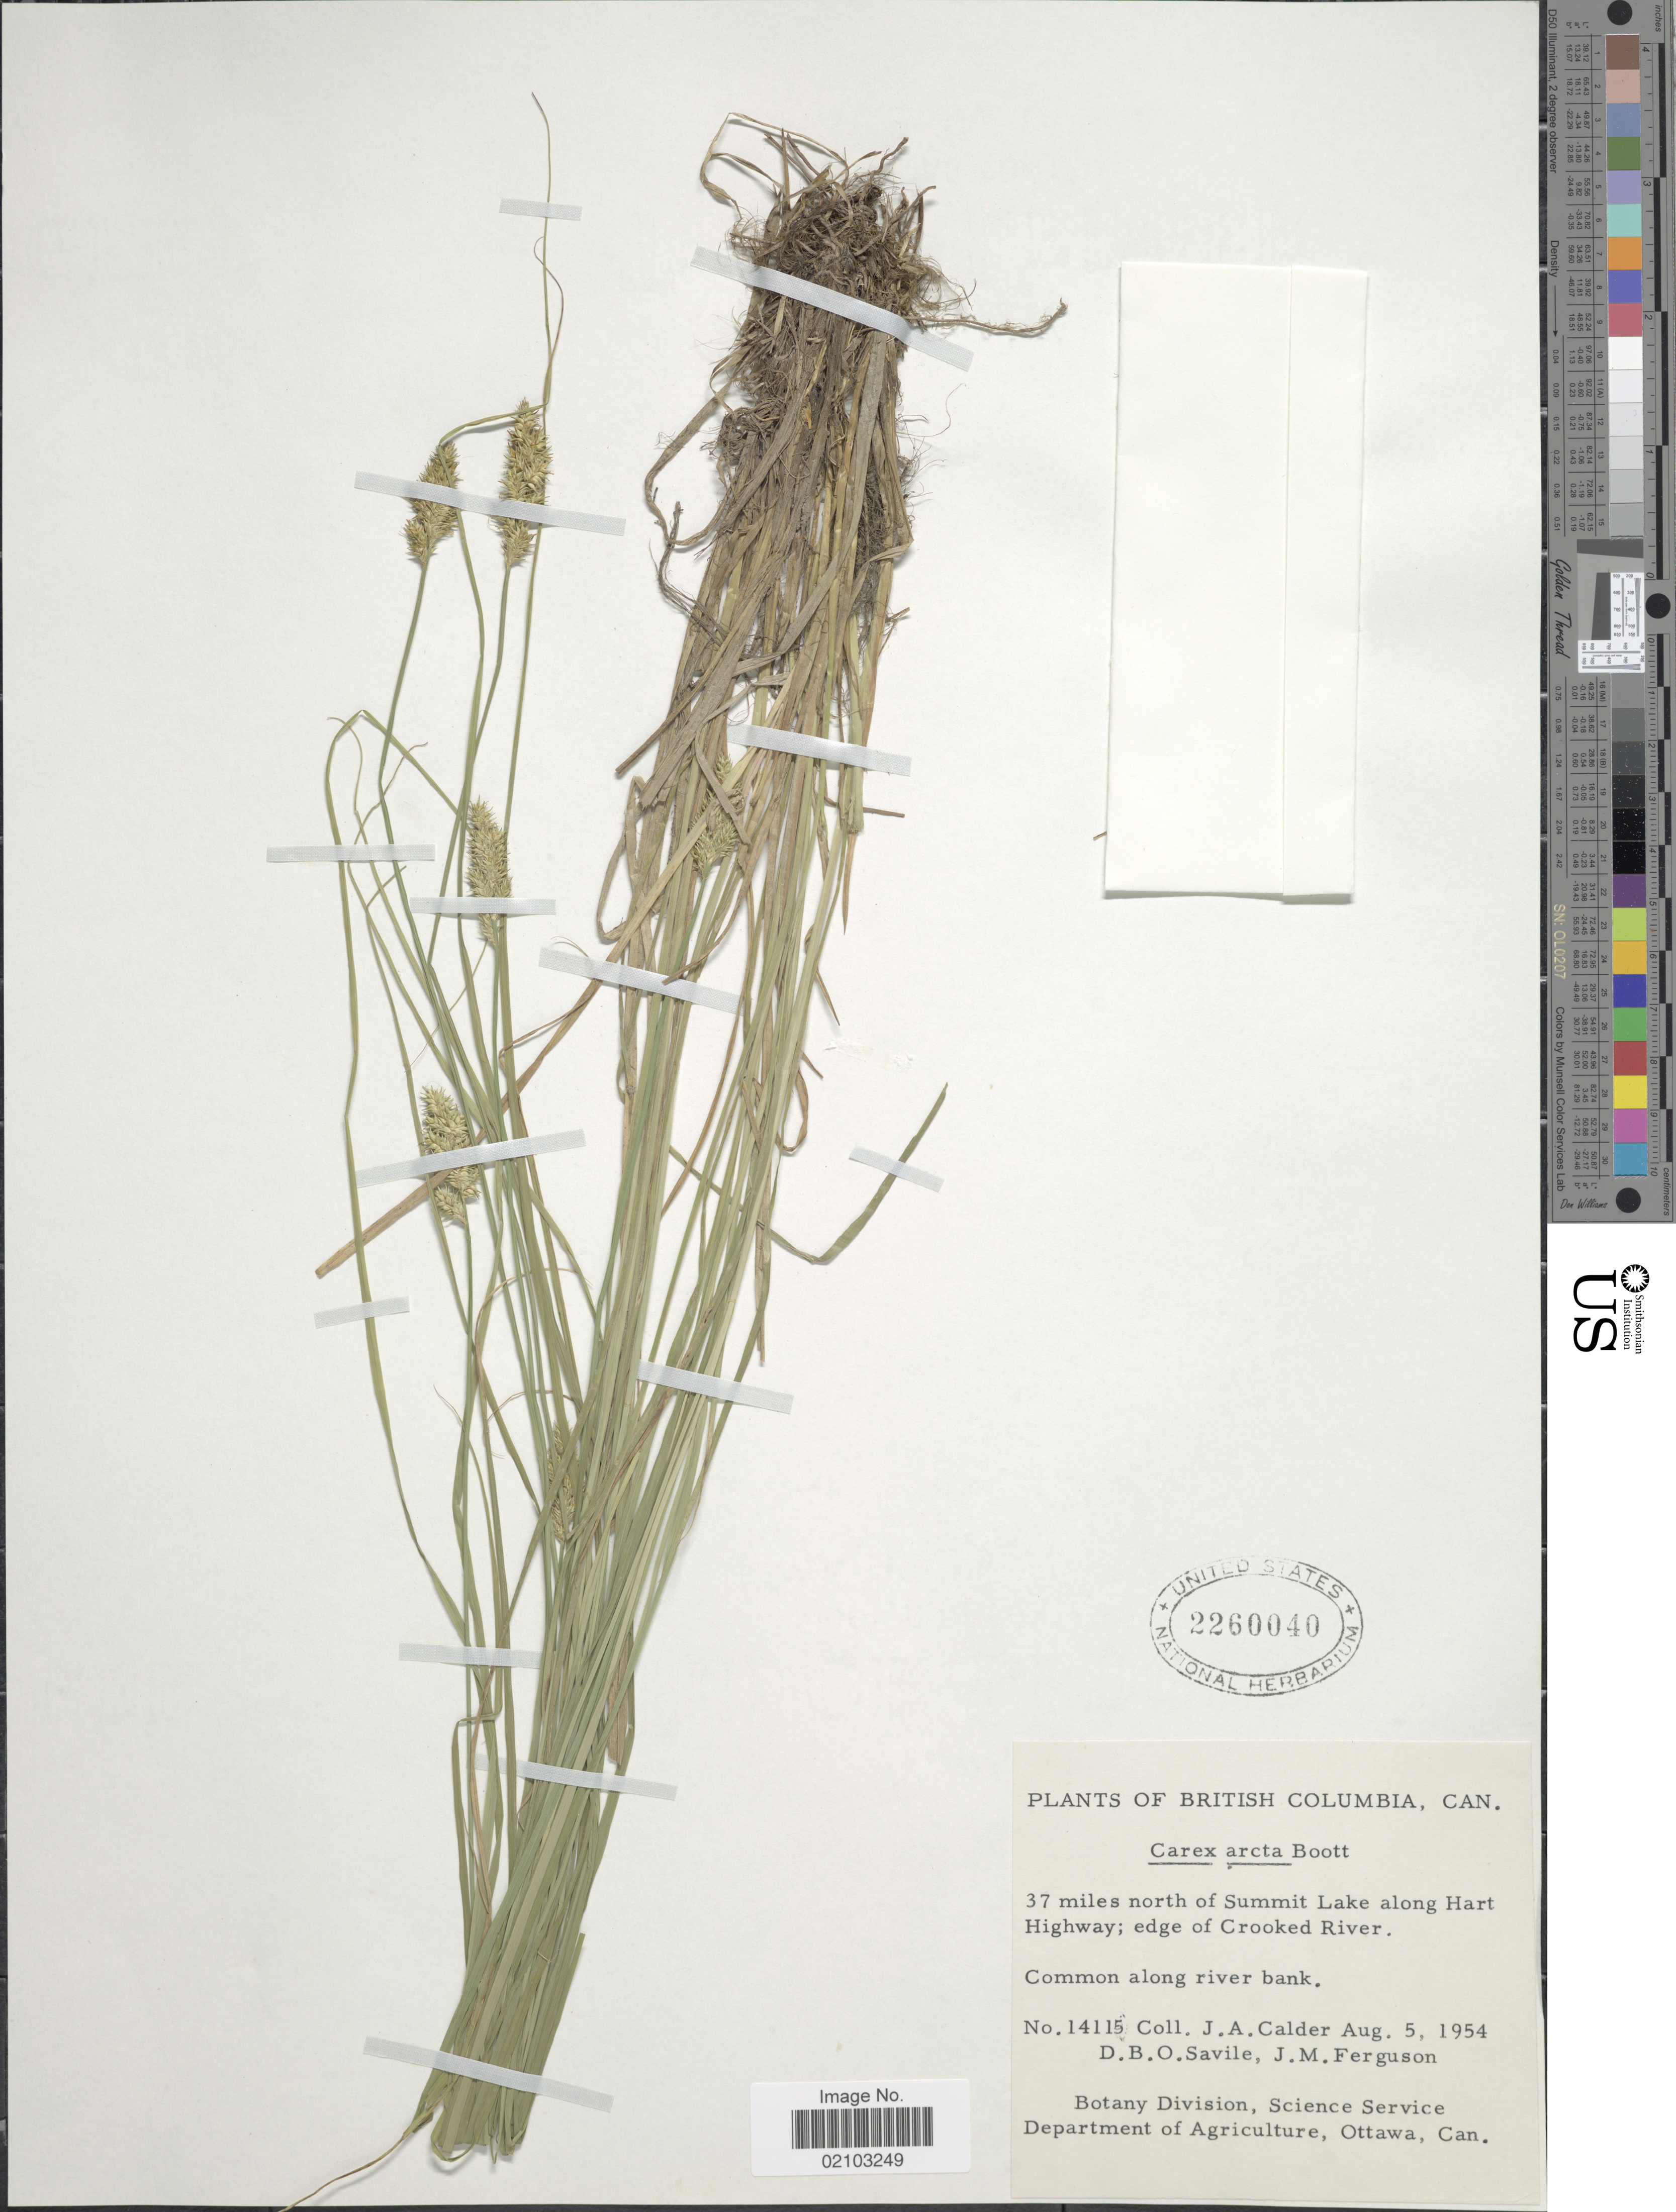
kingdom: Plantae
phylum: Tracheophyta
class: Liliopsida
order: Poales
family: Cyperaceae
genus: Carex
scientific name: Carex arcta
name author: Boott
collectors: J. A. Calder, D. Savile & J. M. Ferguson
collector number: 14115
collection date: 1954-08-05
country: Canada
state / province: British Columbia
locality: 37 miles north of Summit Lake along Hart Highway; edge of Crooked River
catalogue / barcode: US 2260040